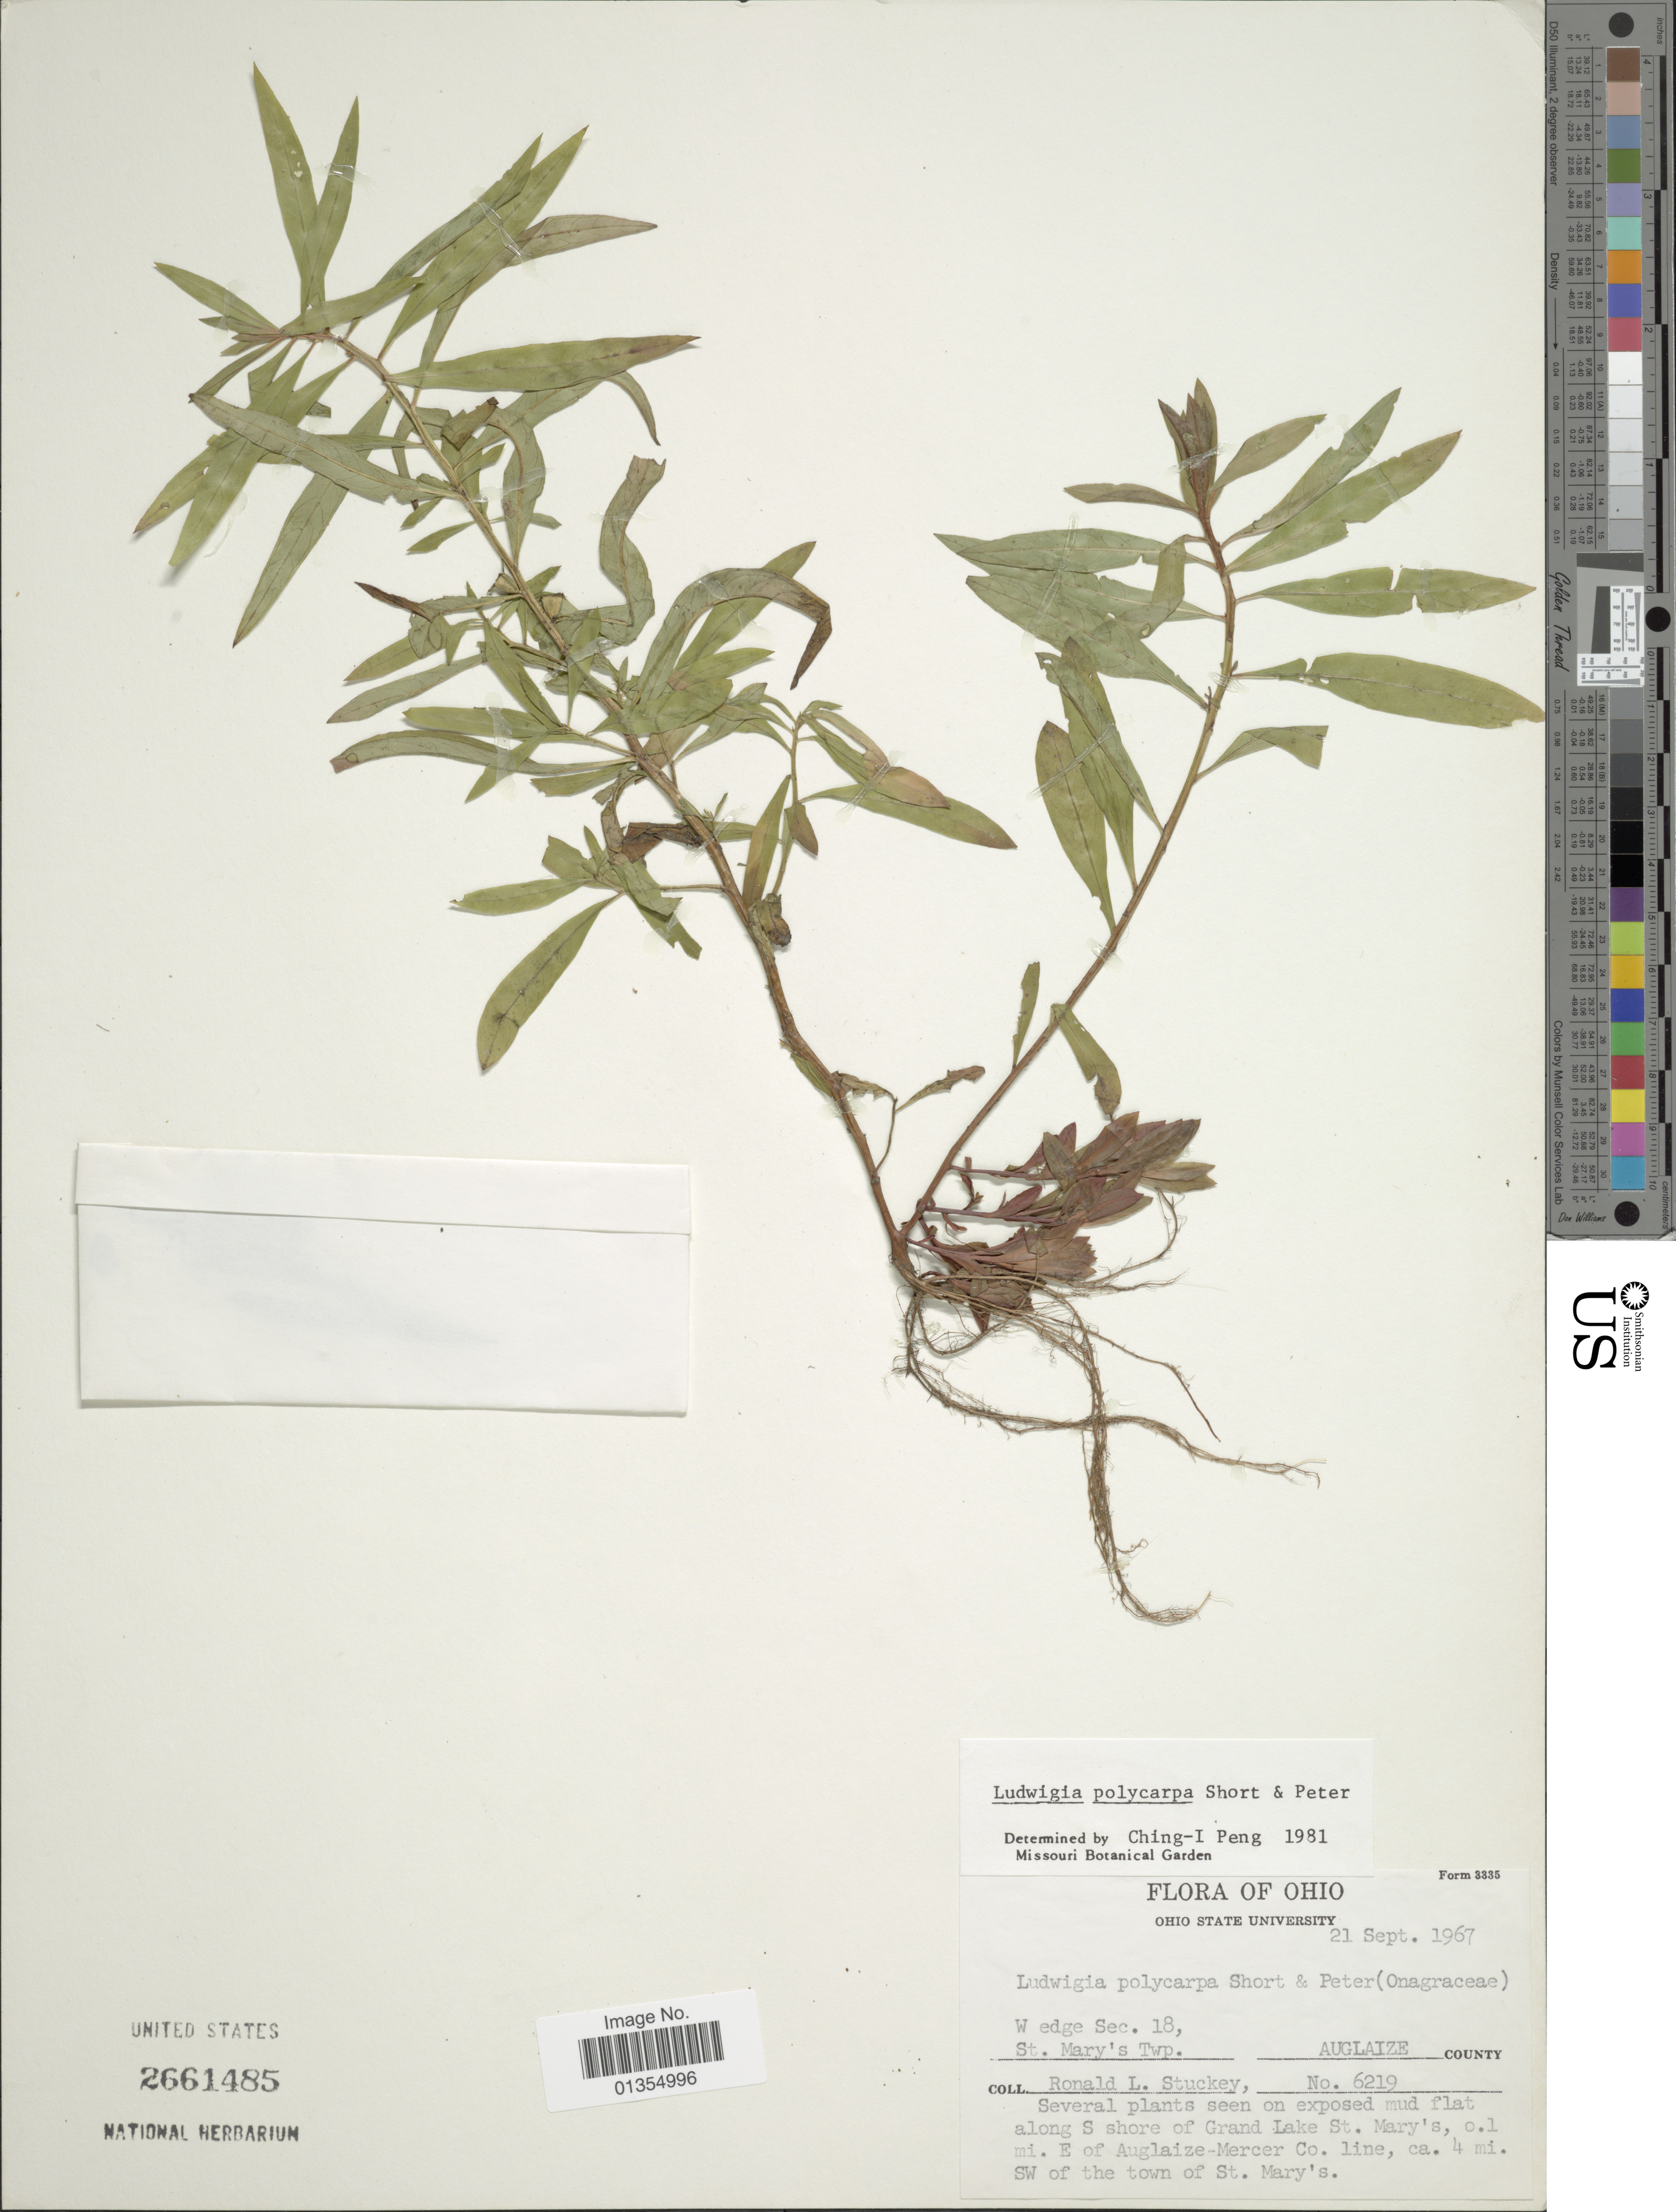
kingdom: Plantae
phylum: Tracheophyta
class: Magnoliopsida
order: Myrtales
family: Onagraceae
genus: Ludwigia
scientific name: Ludwigia polycarpa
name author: Short & R. Peter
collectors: R. L. Stuckey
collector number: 6219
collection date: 1967-09-21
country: United States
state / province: Ohio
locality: W. edge Sec. 18, St. Mary's Twp, Auglaize county, along S shore of Grand Lake St. Mary's, o. 1 mi E of Auglaize-Mercer Co line, ca 4 mi. SW of the town of St. Mary's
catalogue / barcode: US 2661485